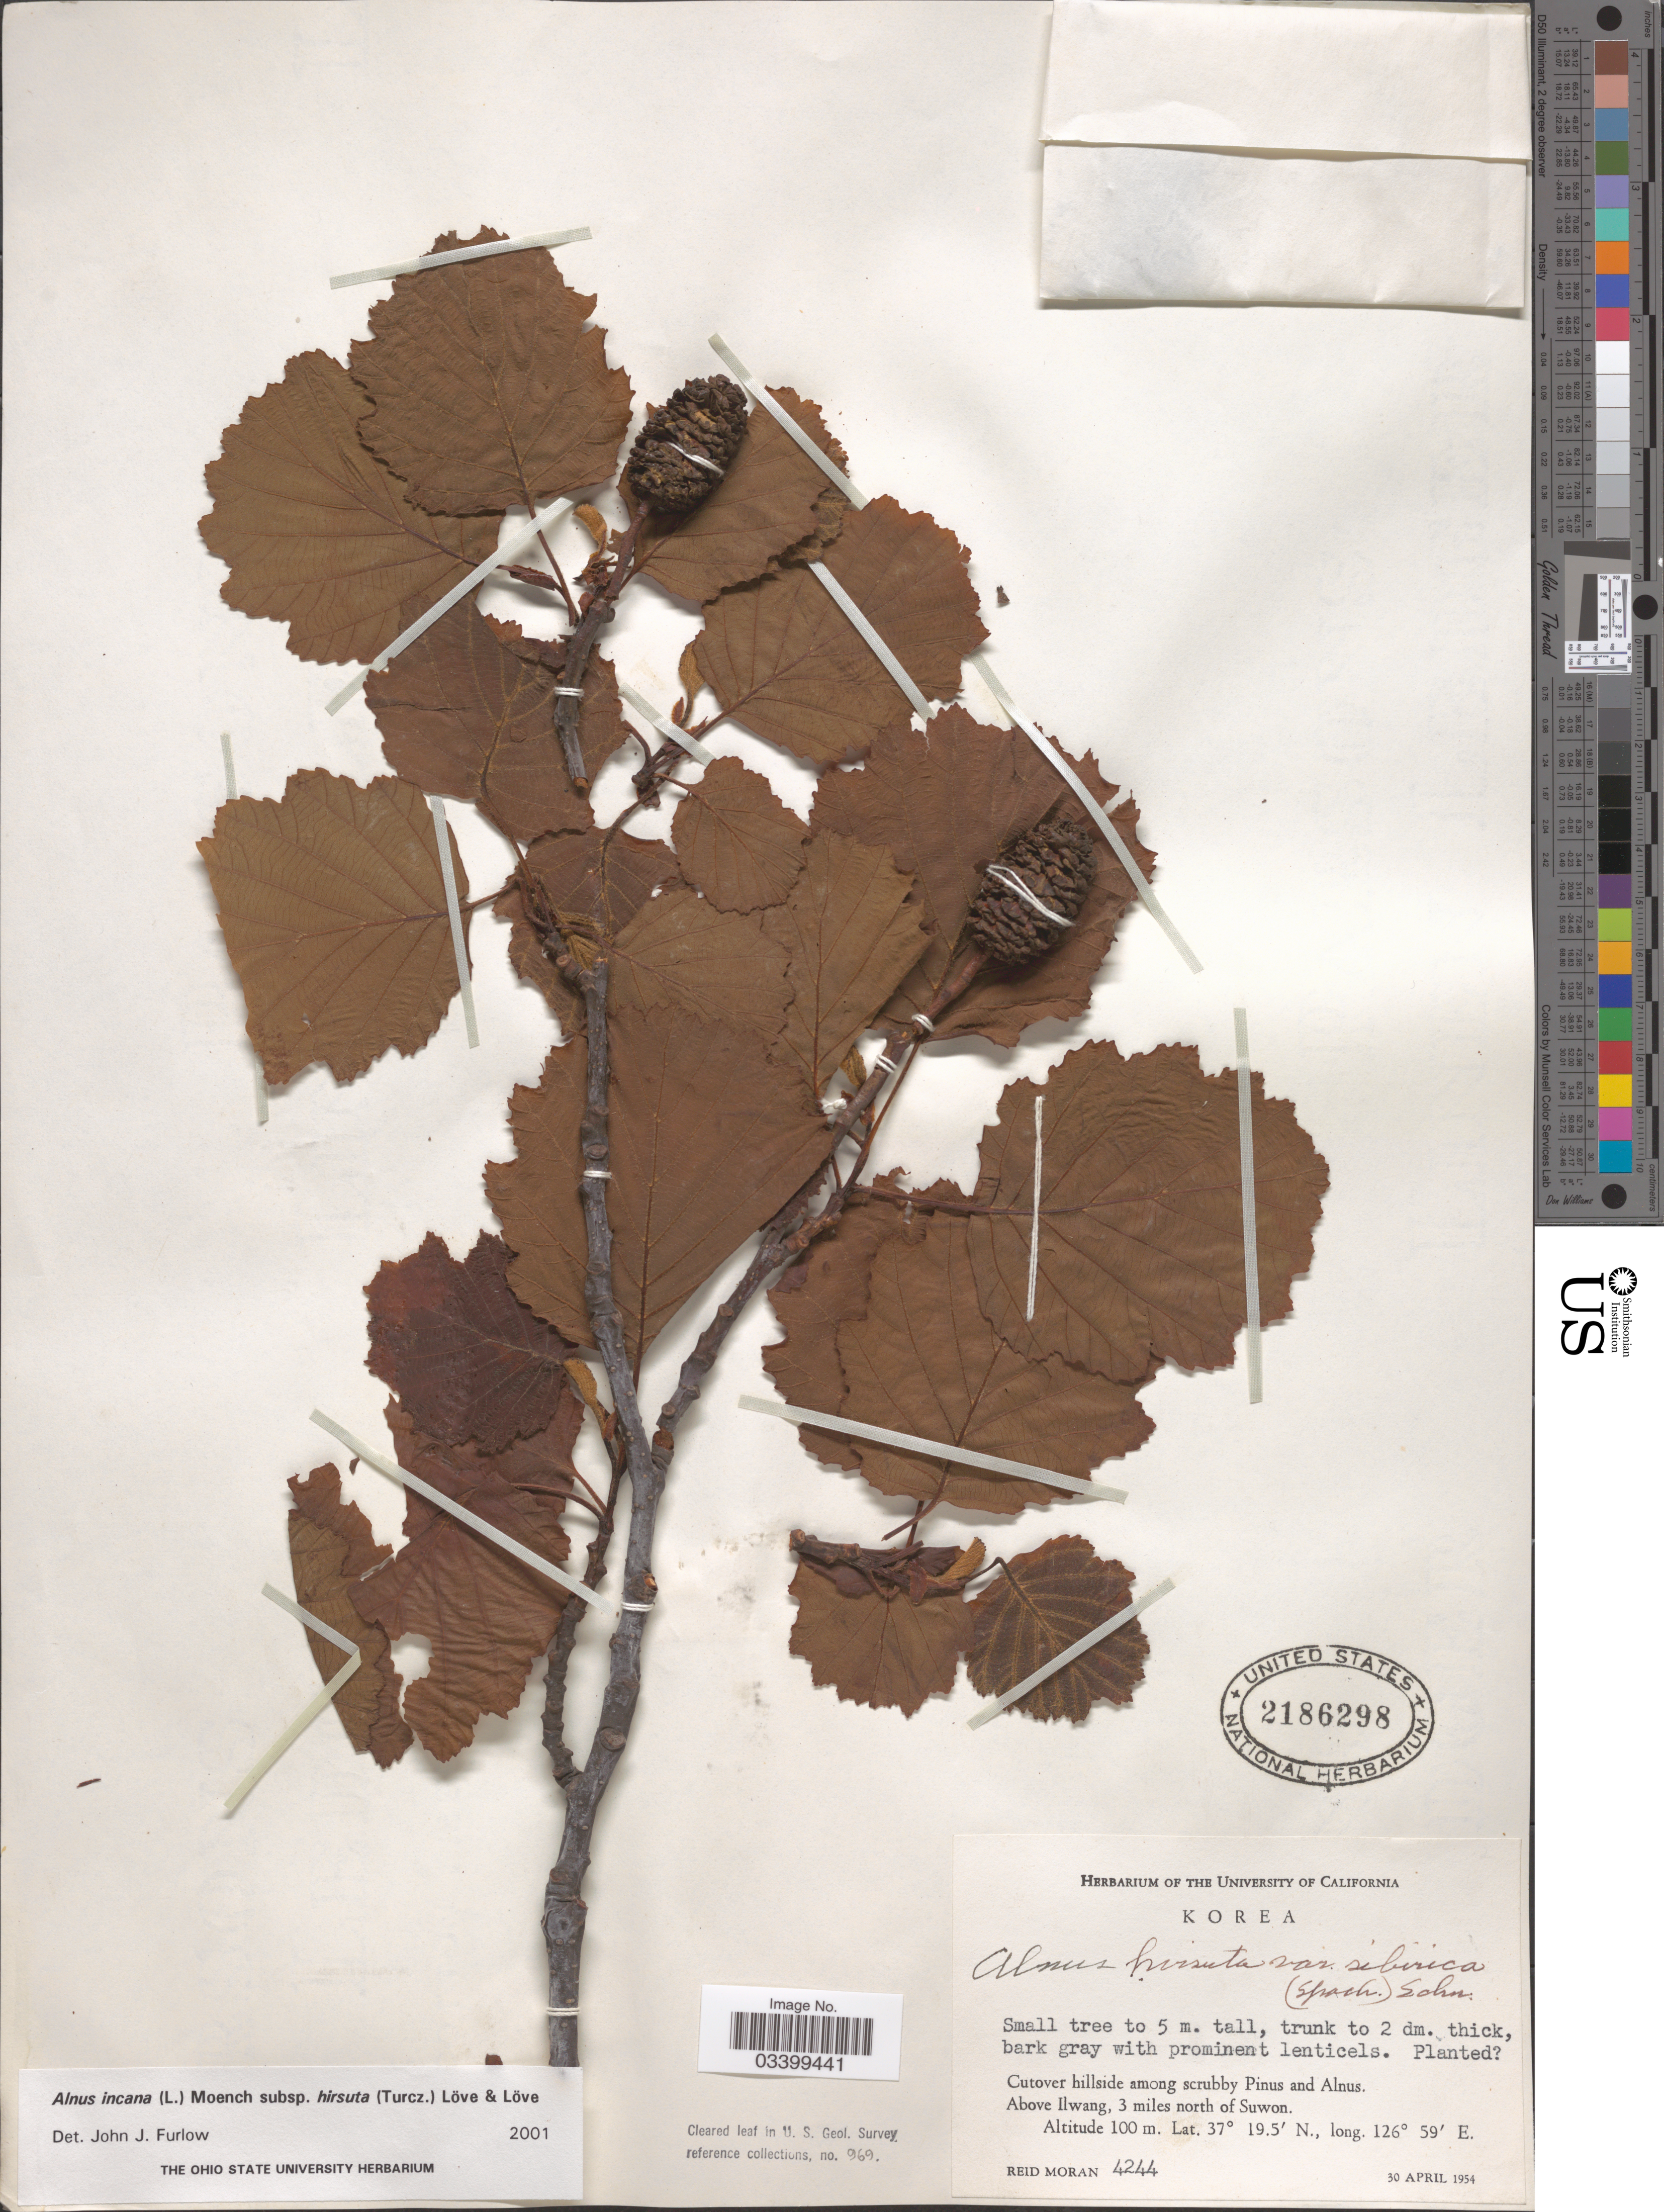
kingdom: Plantae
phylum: Tracheophyta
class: Magnoliopsida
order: Fagales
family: Betulaceae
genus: Alnus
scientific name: Alnus incana subsp. hirsuta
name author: (Spach) Á. Löve & D. Löve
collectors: R. Moran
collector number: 4244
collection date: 1954-04-30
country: South Korea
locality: Above Ilway, 3 miles north of Suwon.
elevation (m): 100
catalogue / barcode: US 2186298